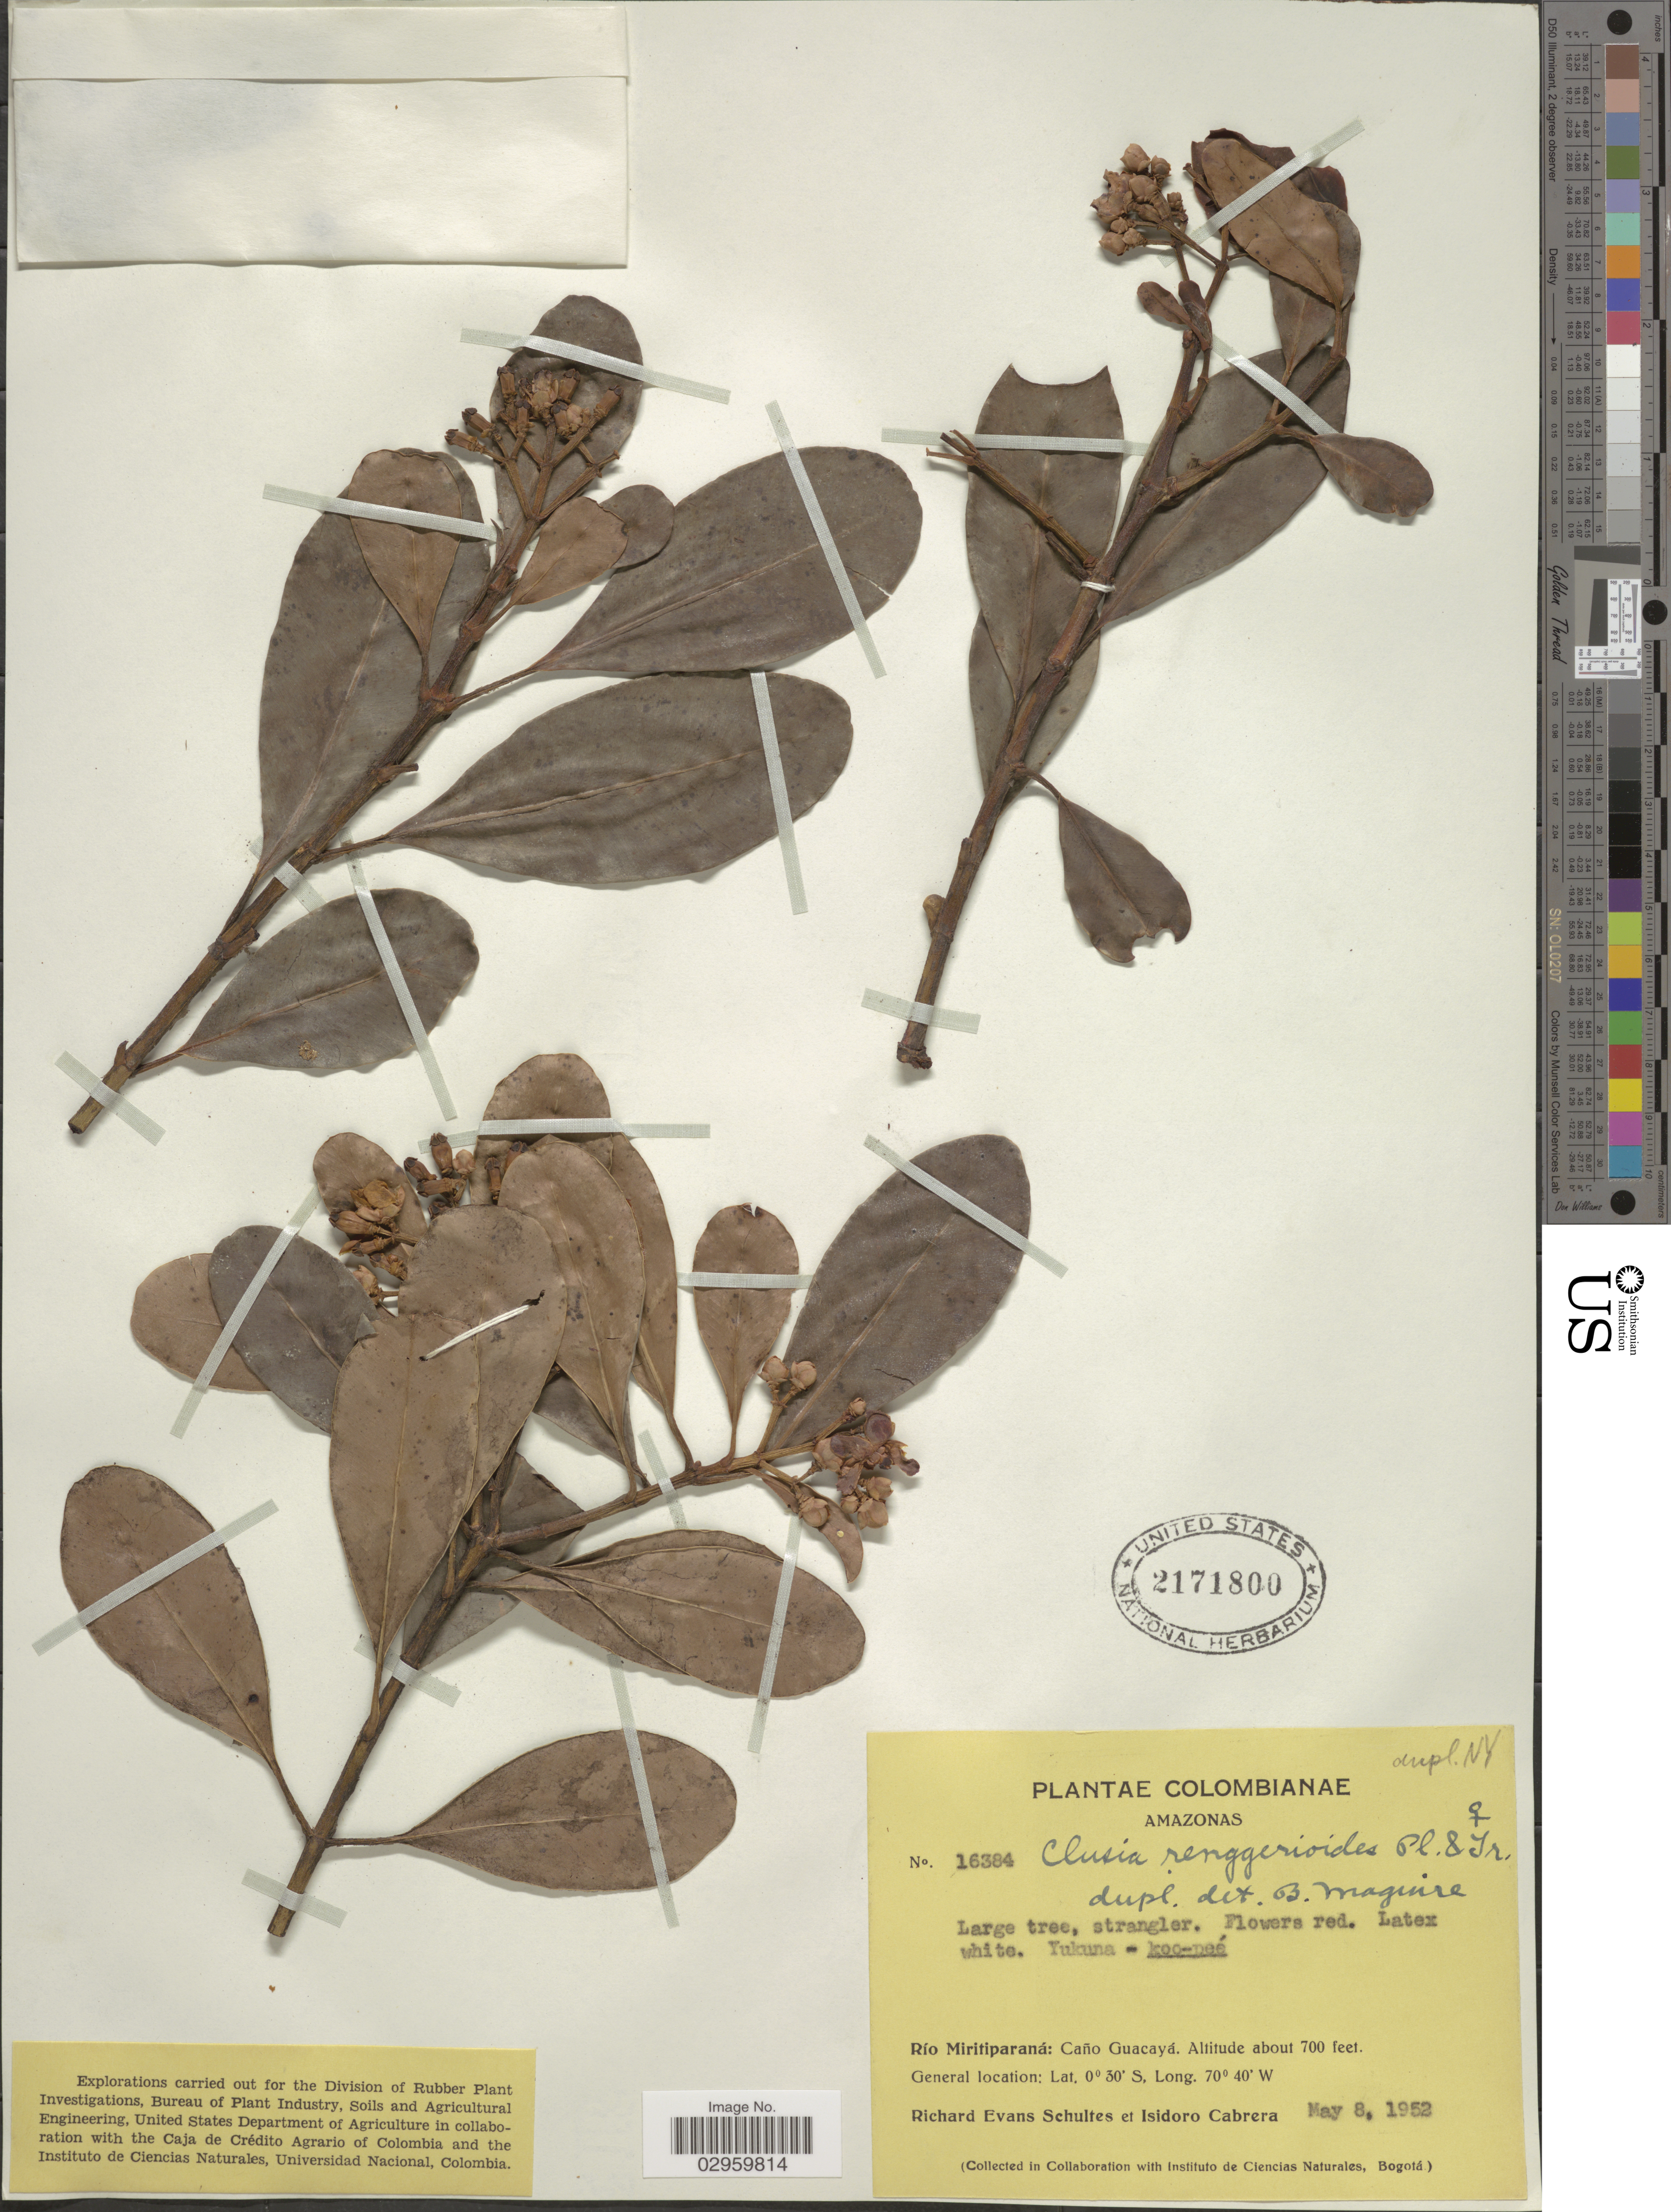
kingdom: Plantae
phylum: Tracheophyta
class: Magnoliopsida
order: Malpighiales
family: Clusiaceae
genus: Clusia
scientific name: Clusia renggerioides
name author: Planch. & Triana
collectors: R. E. Schultes & I. Cabrera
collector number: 16384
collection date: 1952-05-08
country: Colombia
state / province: Amazônas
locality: Río Miritiparaná: Caño Guacayá.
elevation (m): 213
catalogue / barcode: US 2171800